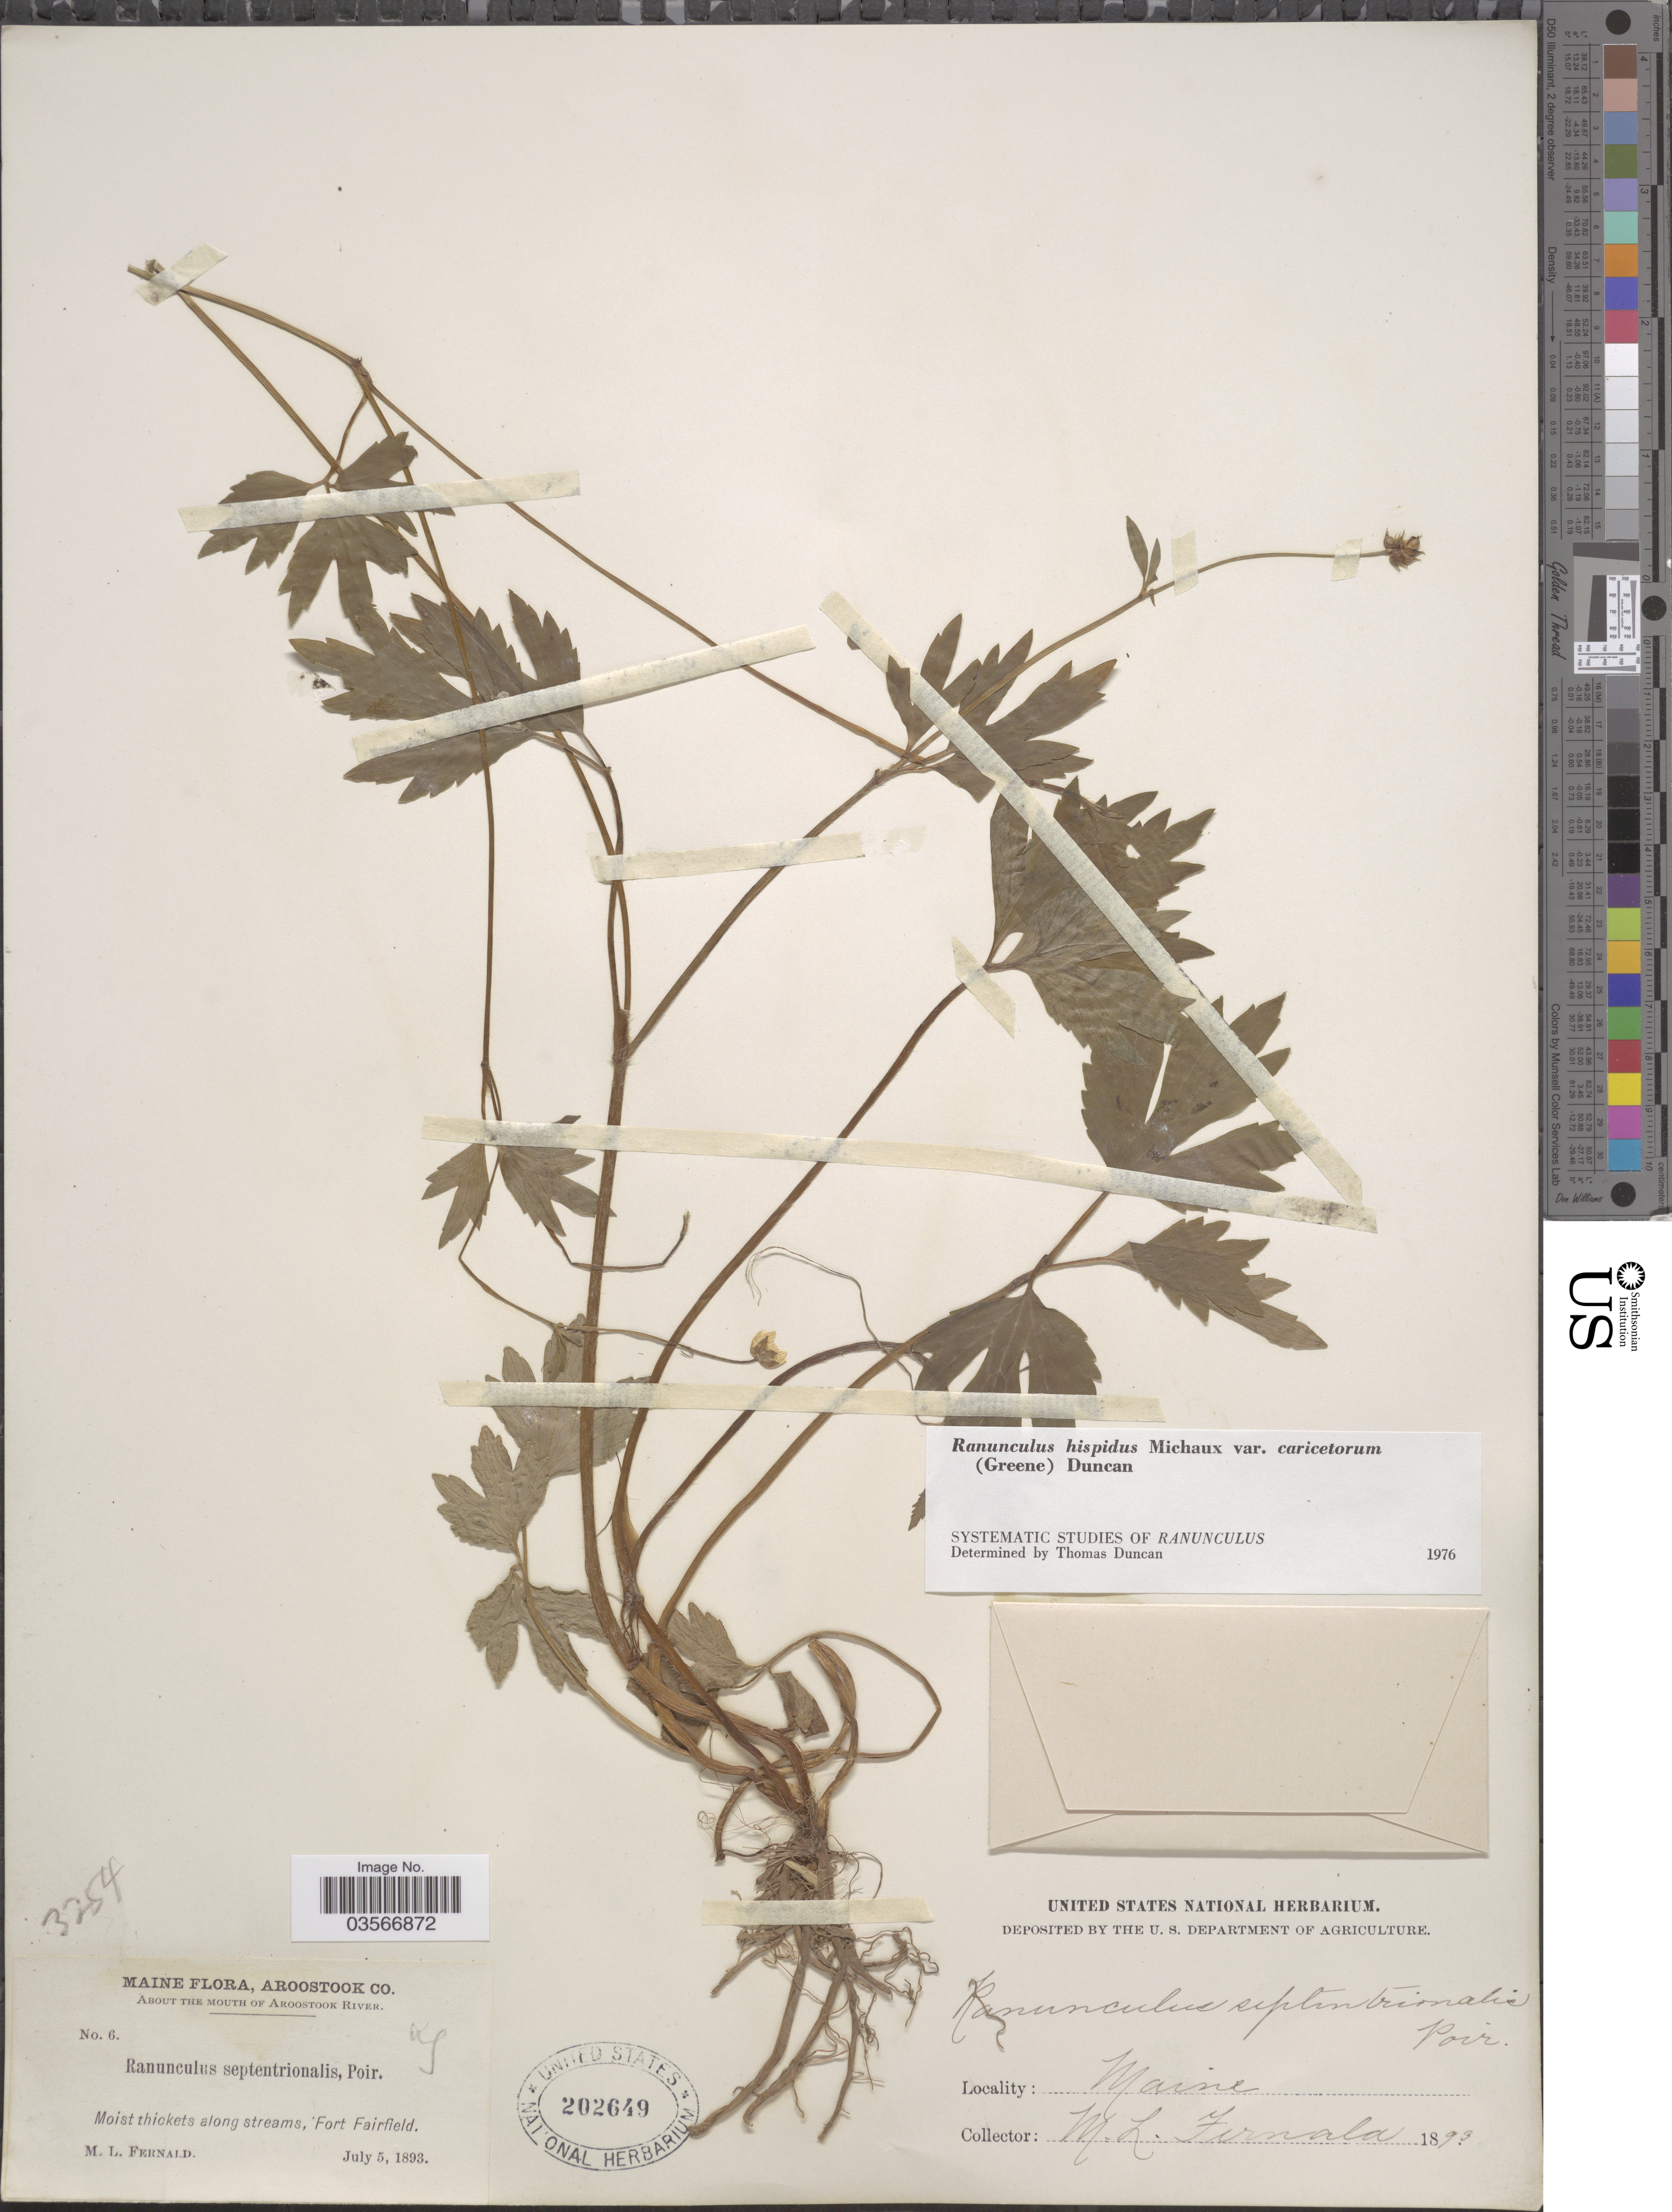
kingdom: Plantae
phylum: Tracheophyta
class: Magnoliopsida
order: Ranunculales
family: Ranunculaceae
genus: Ranunculus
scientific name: Ranunculus hispidus var. caricetorum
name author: Michx.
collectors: M. L. Fernald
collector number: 6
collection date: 1893-07-05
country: United States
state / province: Maine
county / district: Aroostook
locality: About the Mouth of Aroostook River. Moist thickets along streams, Fort Fairfield.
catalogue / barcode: US 202649